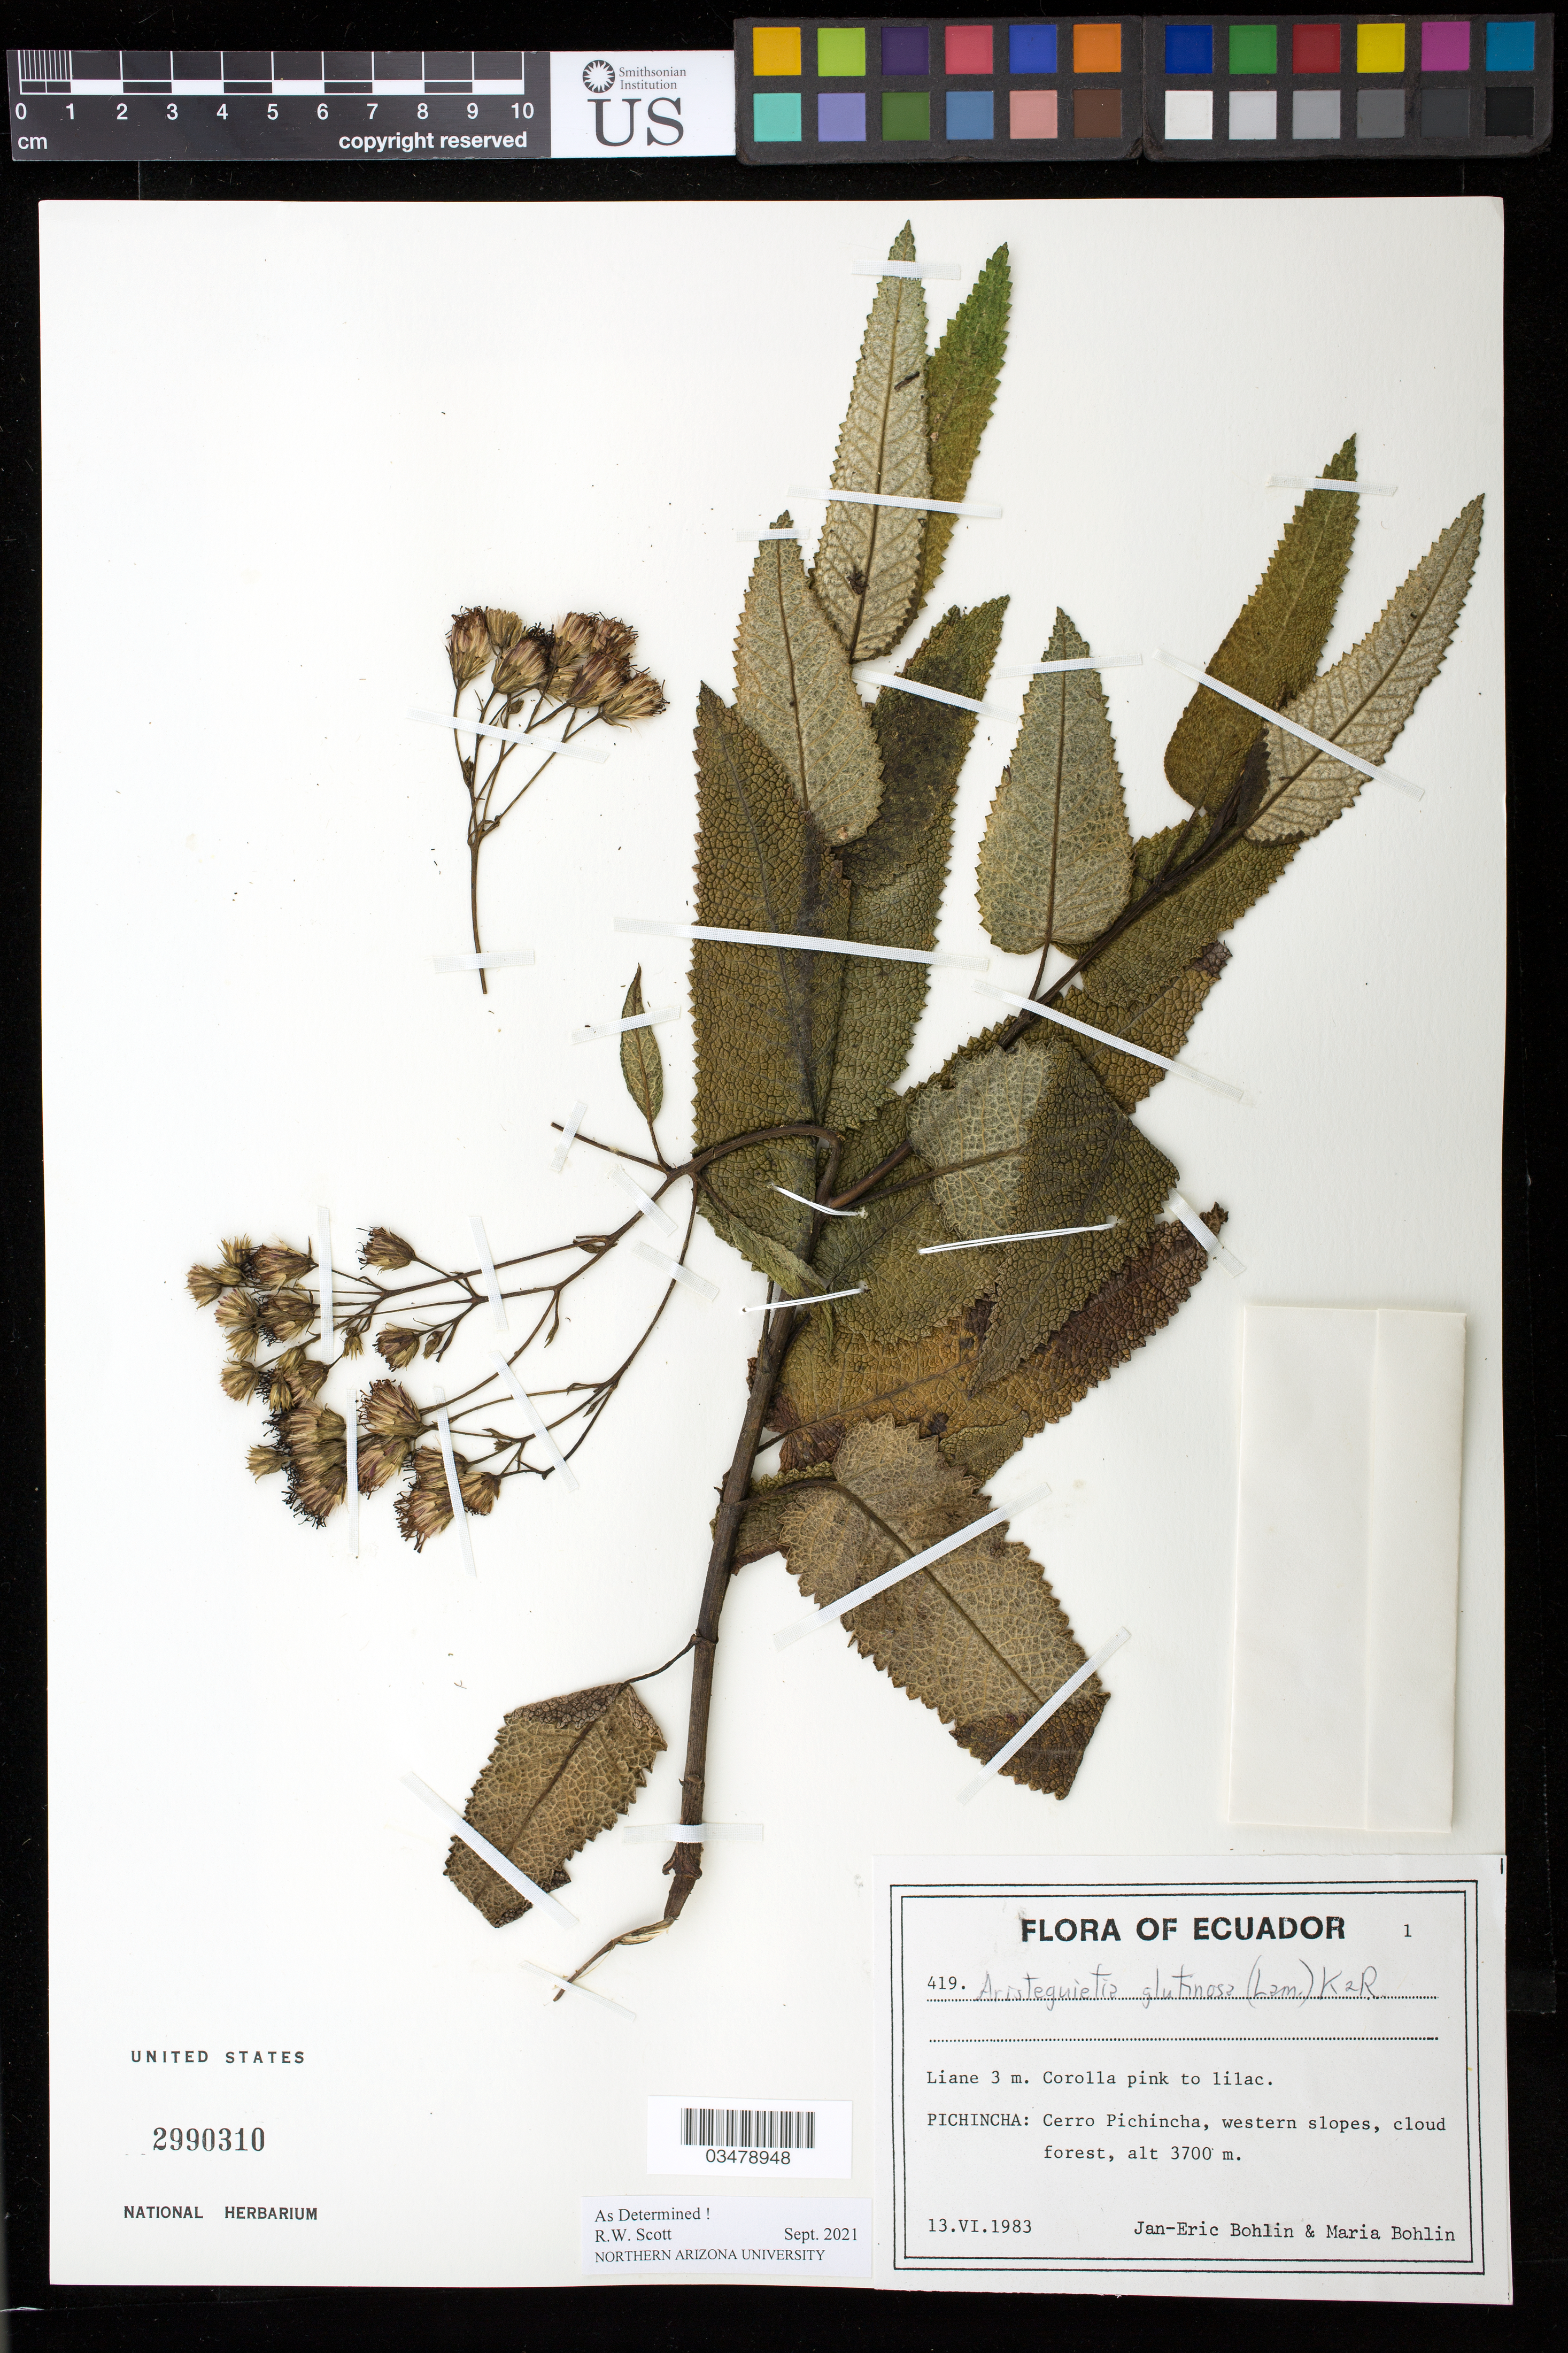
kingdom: Plantae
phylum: Tracheophyta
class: Magnoliopsida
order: Asterales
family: Asteraceae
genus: Aristeguietia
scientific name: Aristeguietia glutinosa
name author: (Lam.) R.M. King & H. Rob.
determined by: Scott, R. W.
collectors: J. Bohlin & M. Bohlin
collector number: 419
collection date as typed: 13 Jun 1983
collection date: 1983-06-13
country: Ecuador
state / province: Pichincha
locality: Cerro Pichincha, western slopes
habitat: Cloud forest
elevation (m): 3700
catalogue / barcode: US 2990310